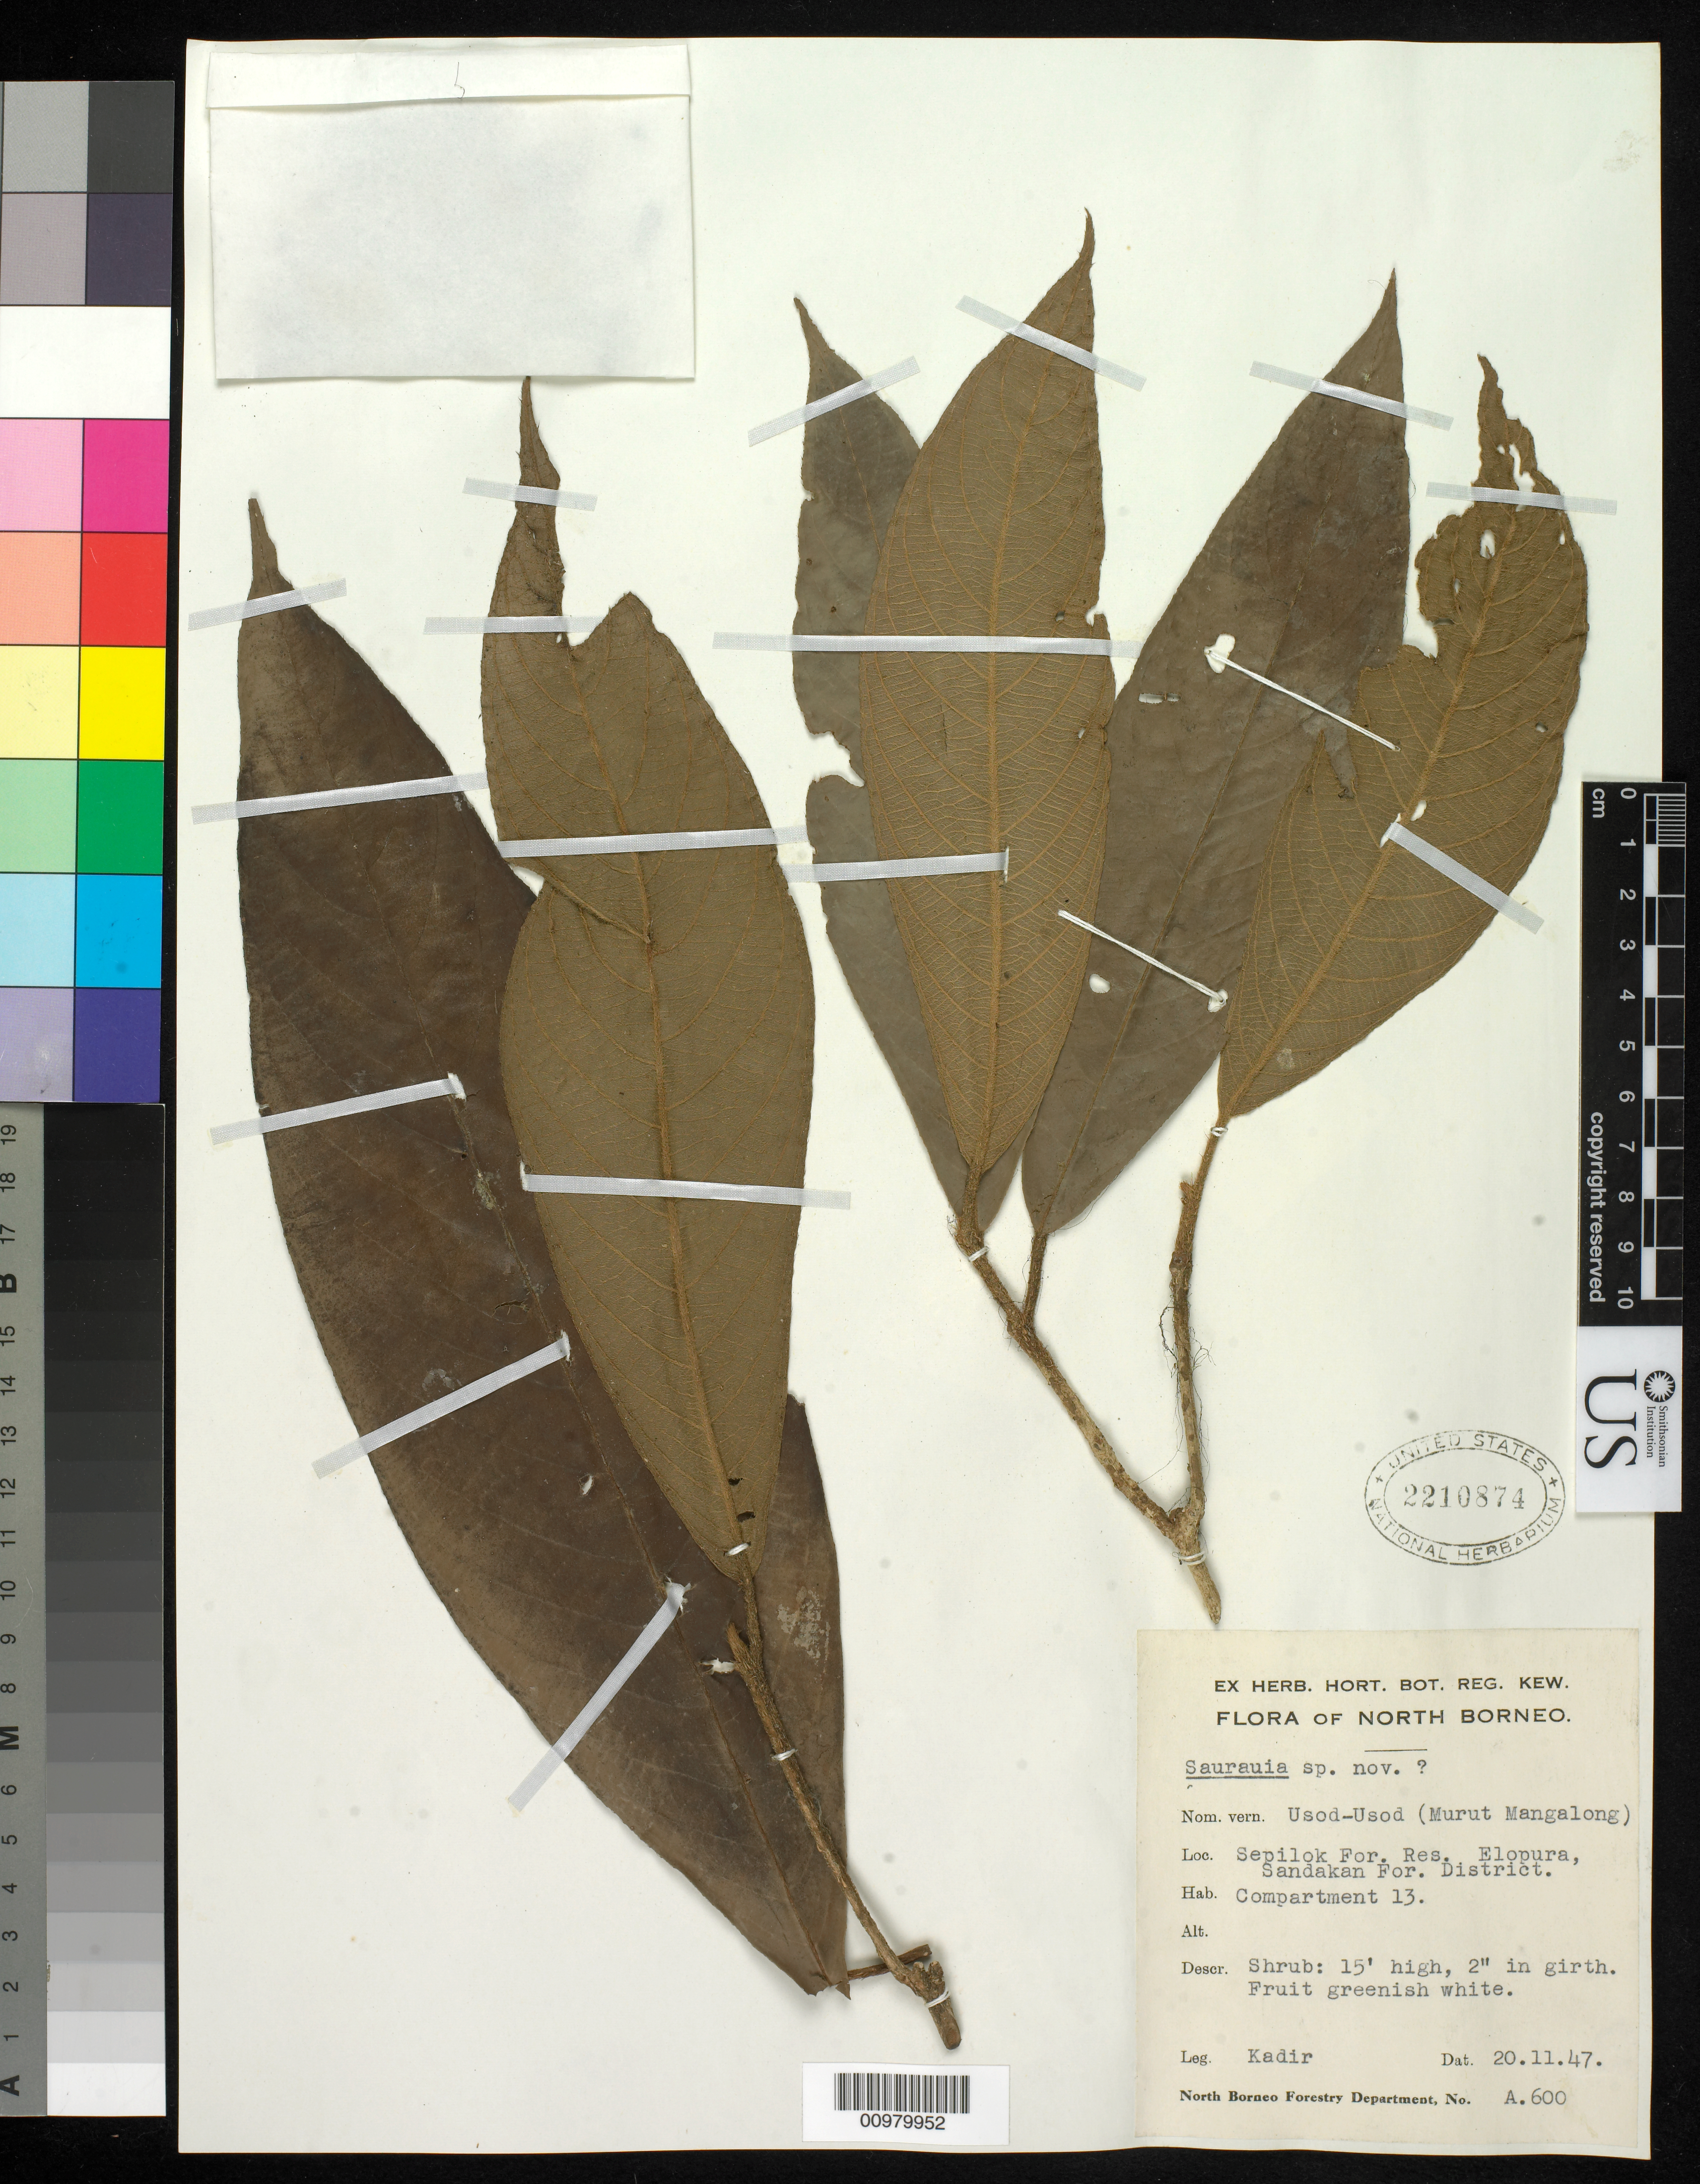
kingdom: Plantae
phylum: Tracheophyta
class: Magnoliopsida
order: Ericales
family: Actinidiaceae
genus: Saurauia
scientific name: Saurauia sp.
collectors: Kadir Bin Abdul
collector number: A 600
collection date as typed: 20 Nov 1947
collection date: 1947-11-20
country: Malaysia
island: Borneo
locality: Sepilok For. Res. Elopura, Sandakan For. District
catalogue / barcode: US 2210874